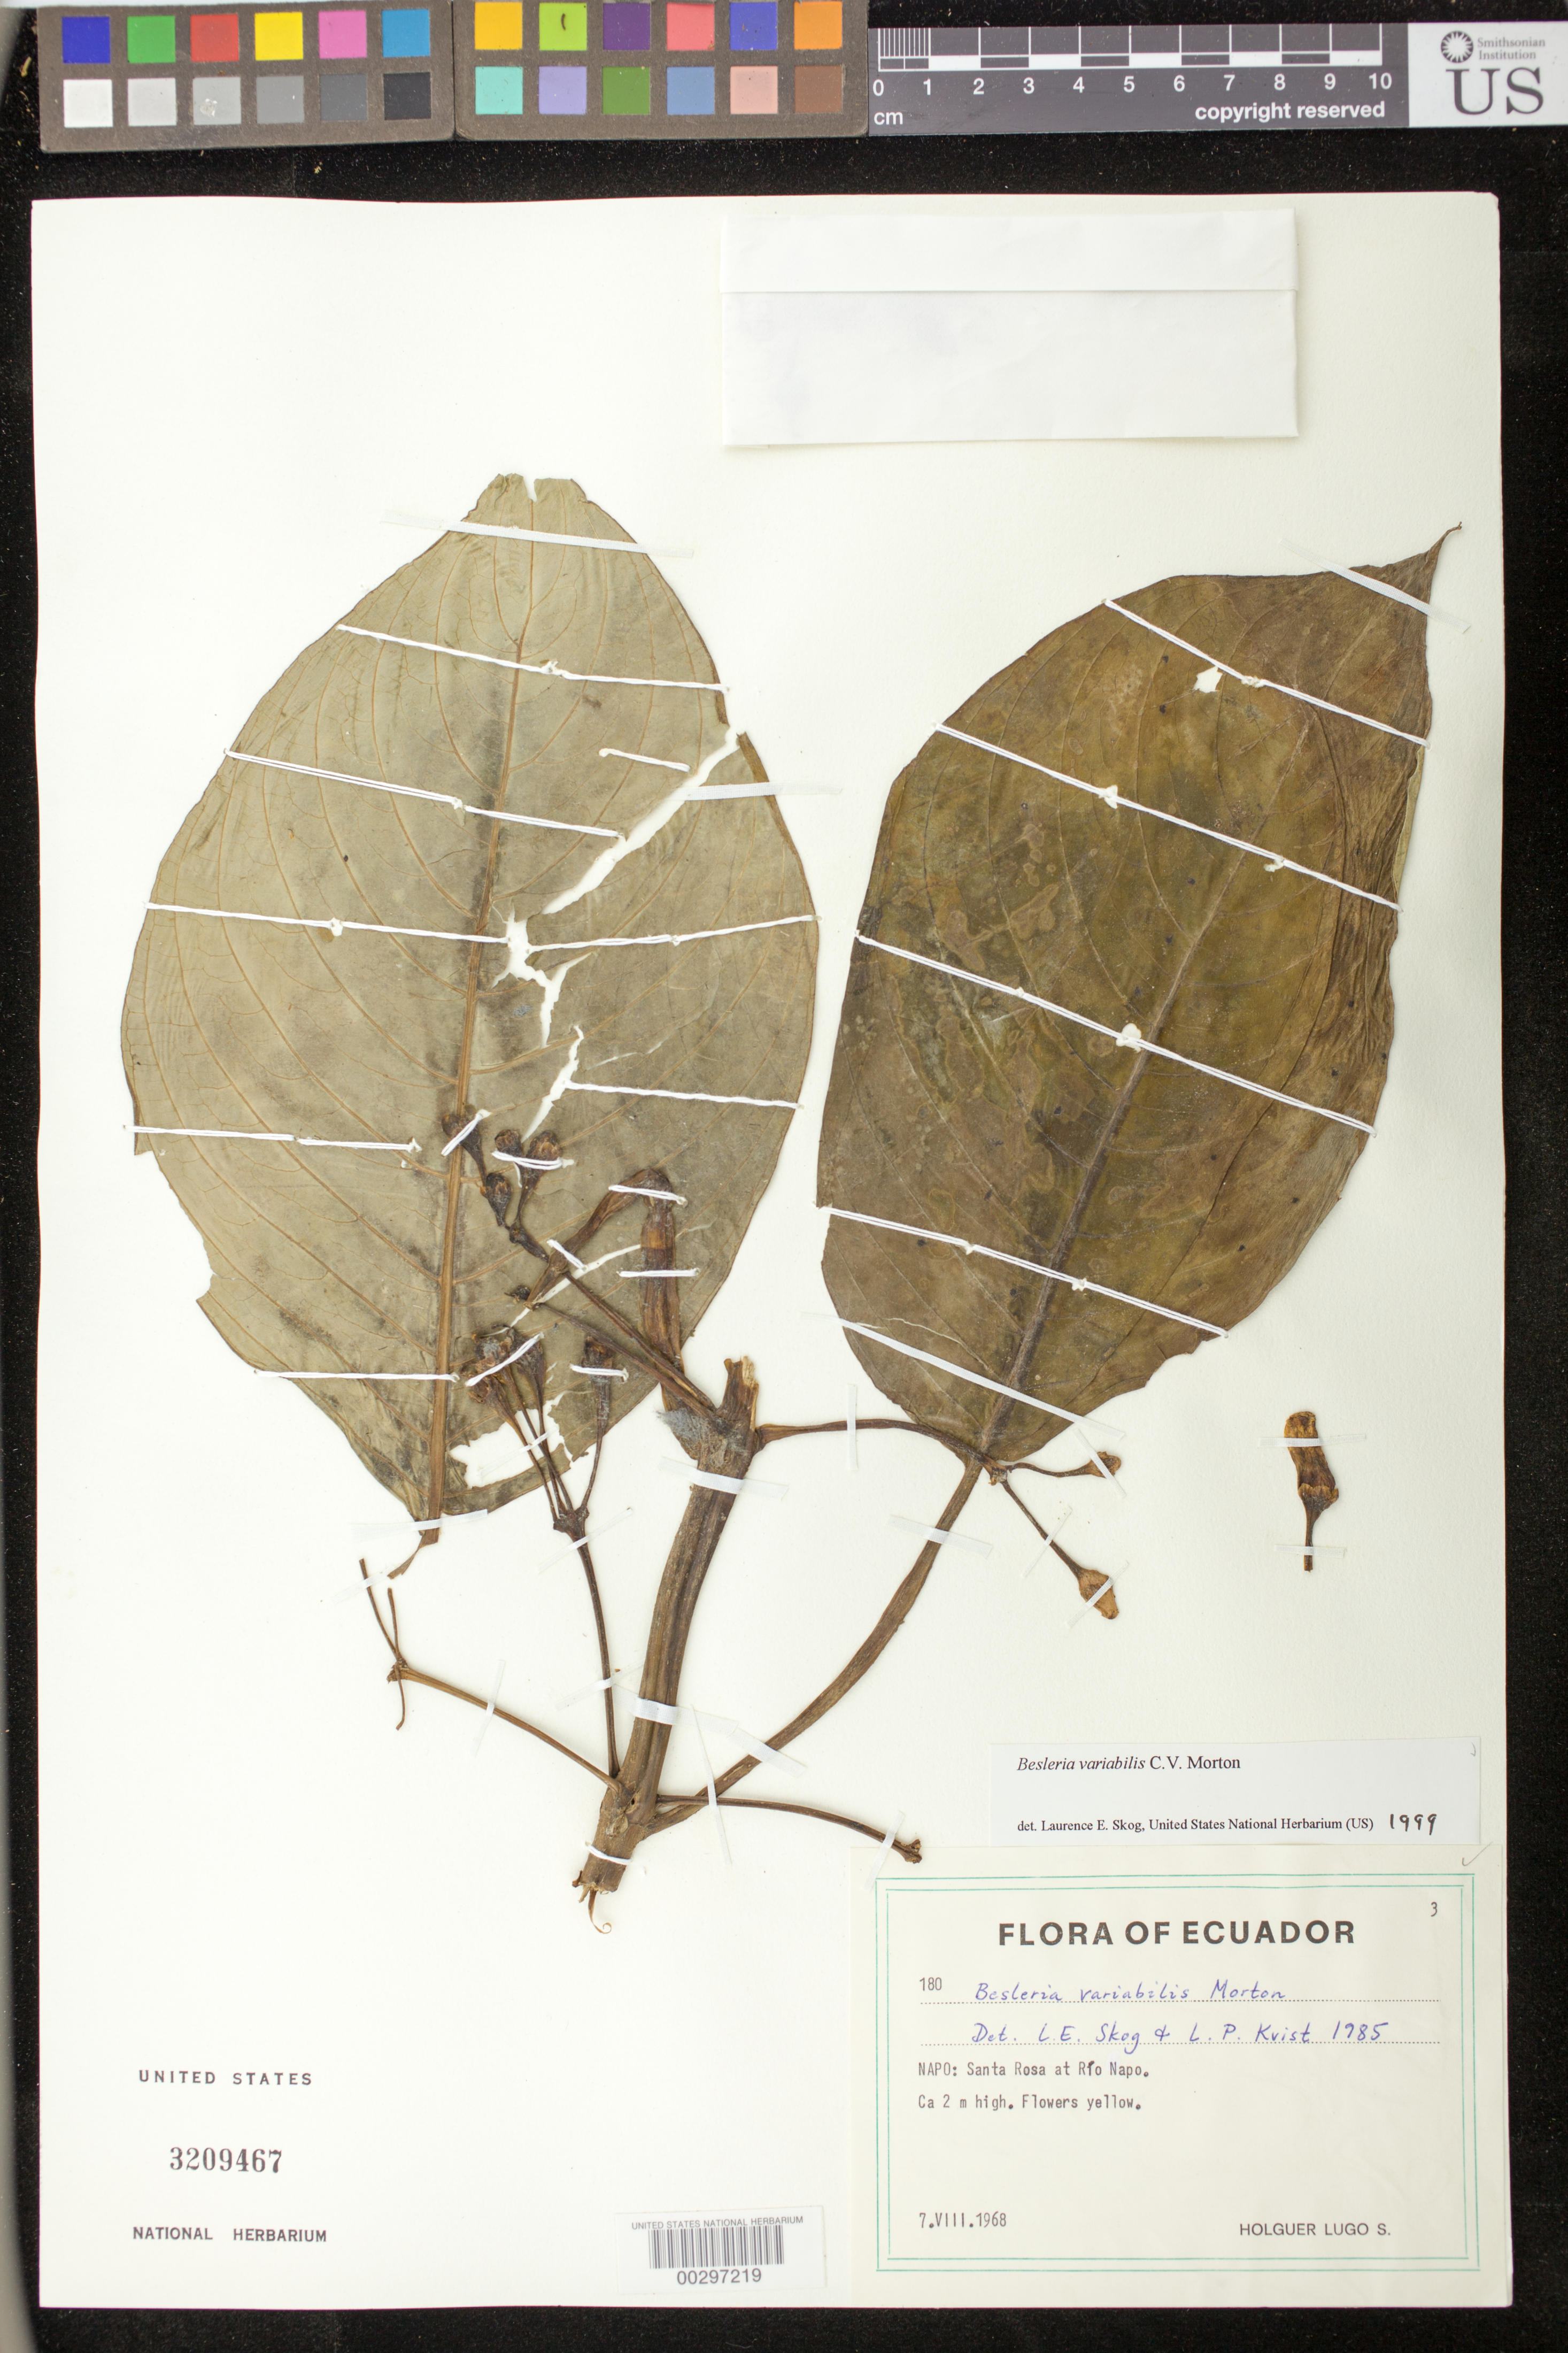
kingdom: Plantae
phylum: Tracheophyta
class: Magnoliopsida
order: Lamiales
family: Gesneriaceae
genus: Besleria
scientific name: Besleria variabilis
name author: C.V. Morton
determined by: Skog, Laurence E.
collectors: H. Lugo S.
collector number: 180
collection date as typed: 07 Aug 1968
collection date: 1968-08-07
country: Ecuador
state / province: Napo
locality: Santa Rosa at Río Napo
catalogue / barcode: US 3209467